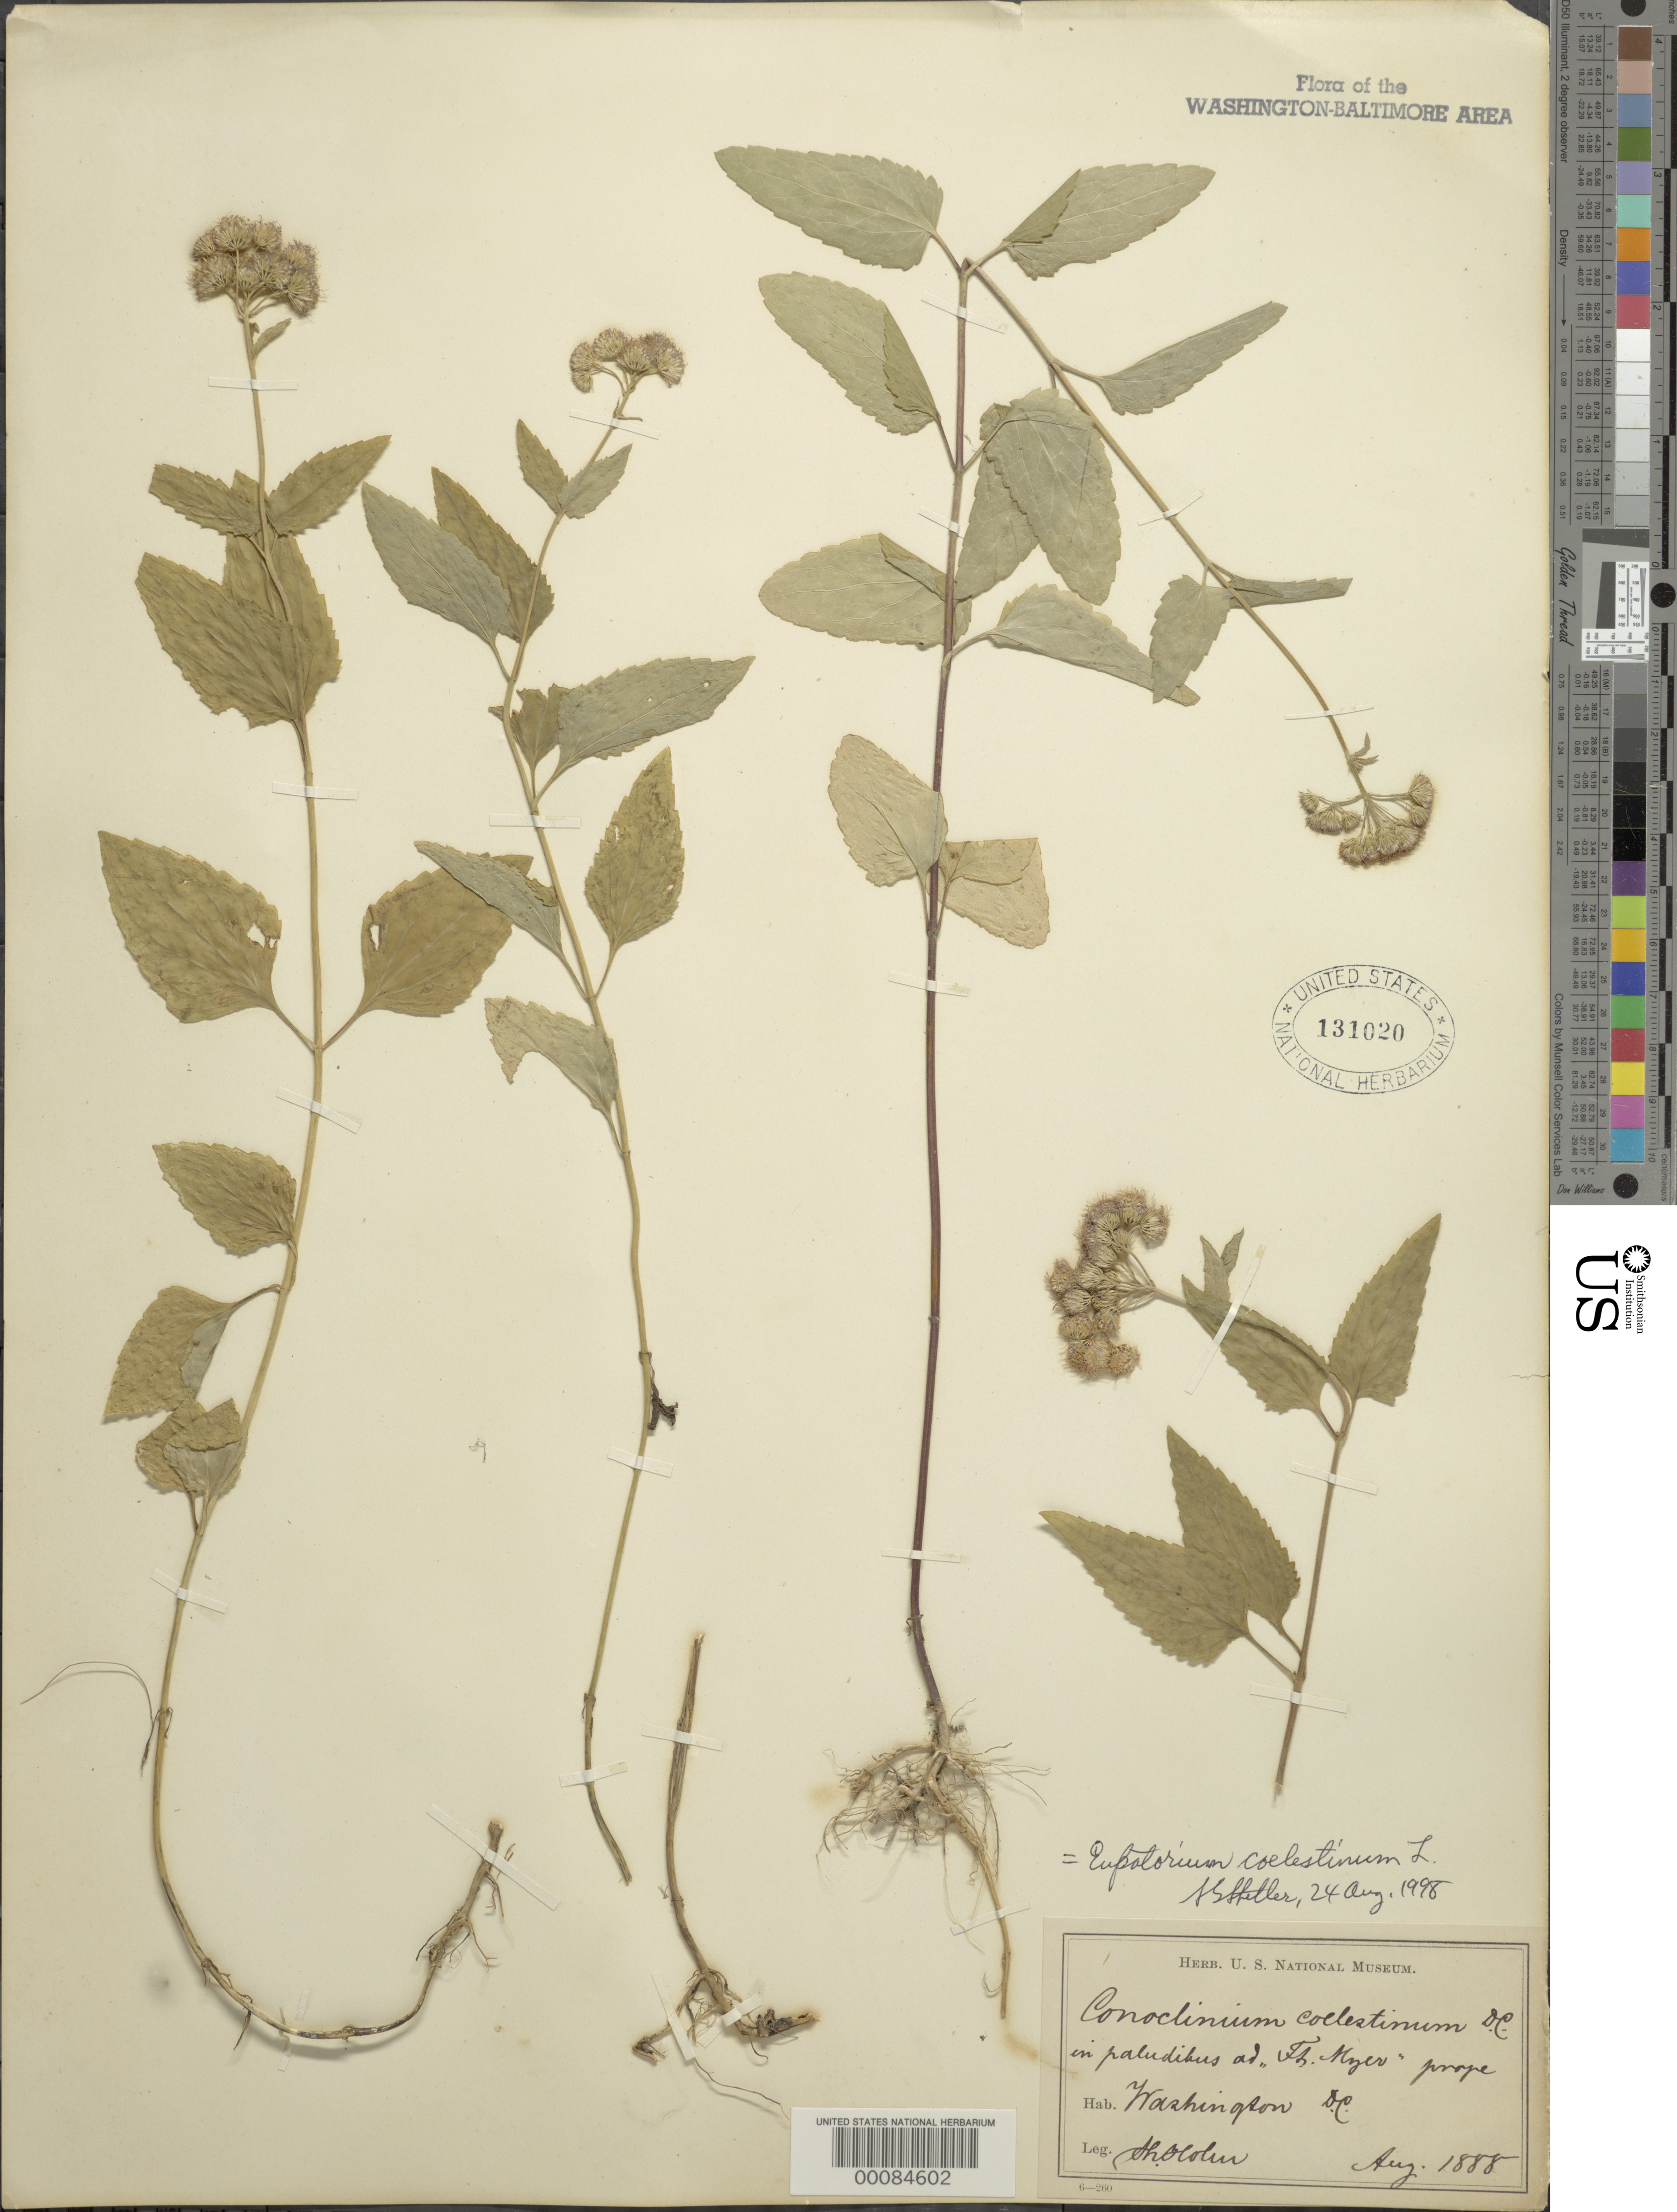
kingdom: Plantae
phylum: Tracheophyta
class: Magnoliopsida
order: Asterales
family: Asteraceae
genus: Conoclinium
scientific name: Conoclinium coelestinum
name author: (L.) DC.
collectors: T. Holm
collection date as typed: Aug 1888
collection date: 1888-08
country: United States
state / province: Virginia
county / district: Arlington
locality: Fort Myers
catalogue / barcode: US 131020